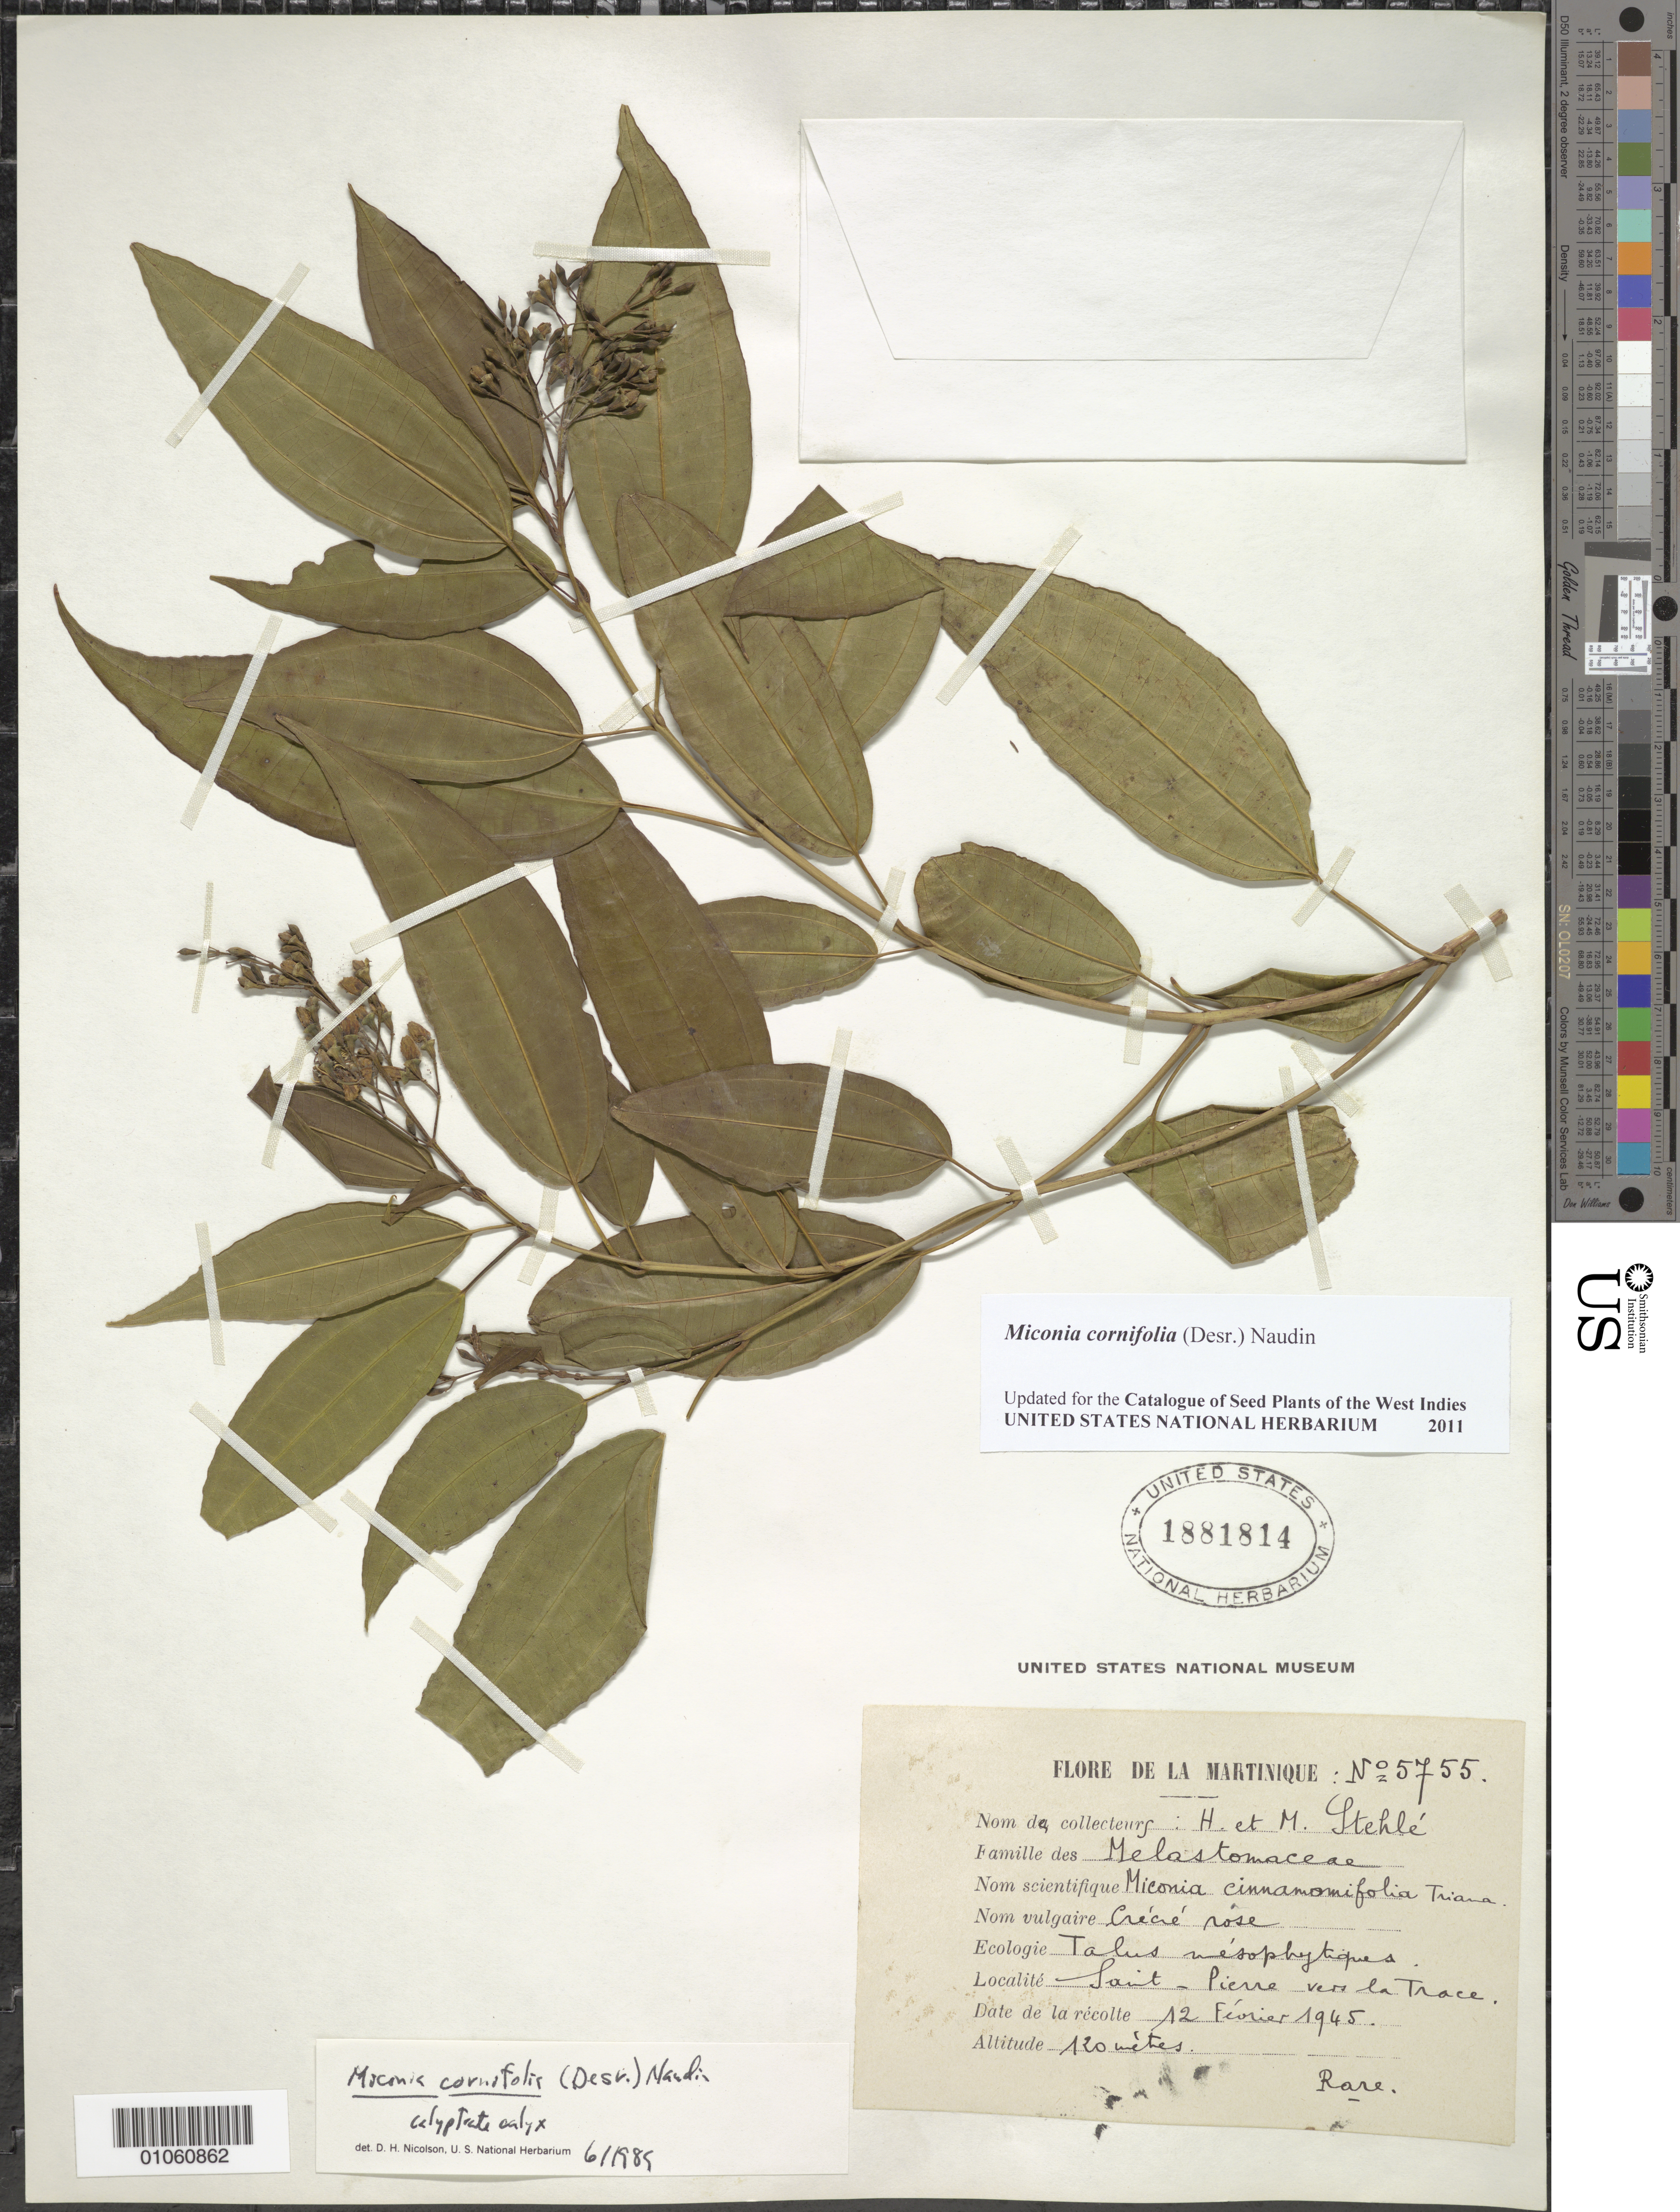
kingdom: Plantae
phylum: Tracheophyta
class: Magnoliopsida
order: Myrtales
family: Melastomataceae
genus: Miconia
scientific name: Miconia cornifolia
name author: (Desr.) Naudin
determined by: Nicolson, Dan H.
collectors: H. Stehlé & M. Stehlé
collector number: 5755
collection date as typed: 12 Feb 1945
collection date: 1945-02-12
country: Martinique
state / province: Saint-Pierre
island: Martinique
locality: Saint Pierre vers la Trace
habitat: Talus mésophytiques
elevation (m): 120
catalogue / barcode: US 1881814